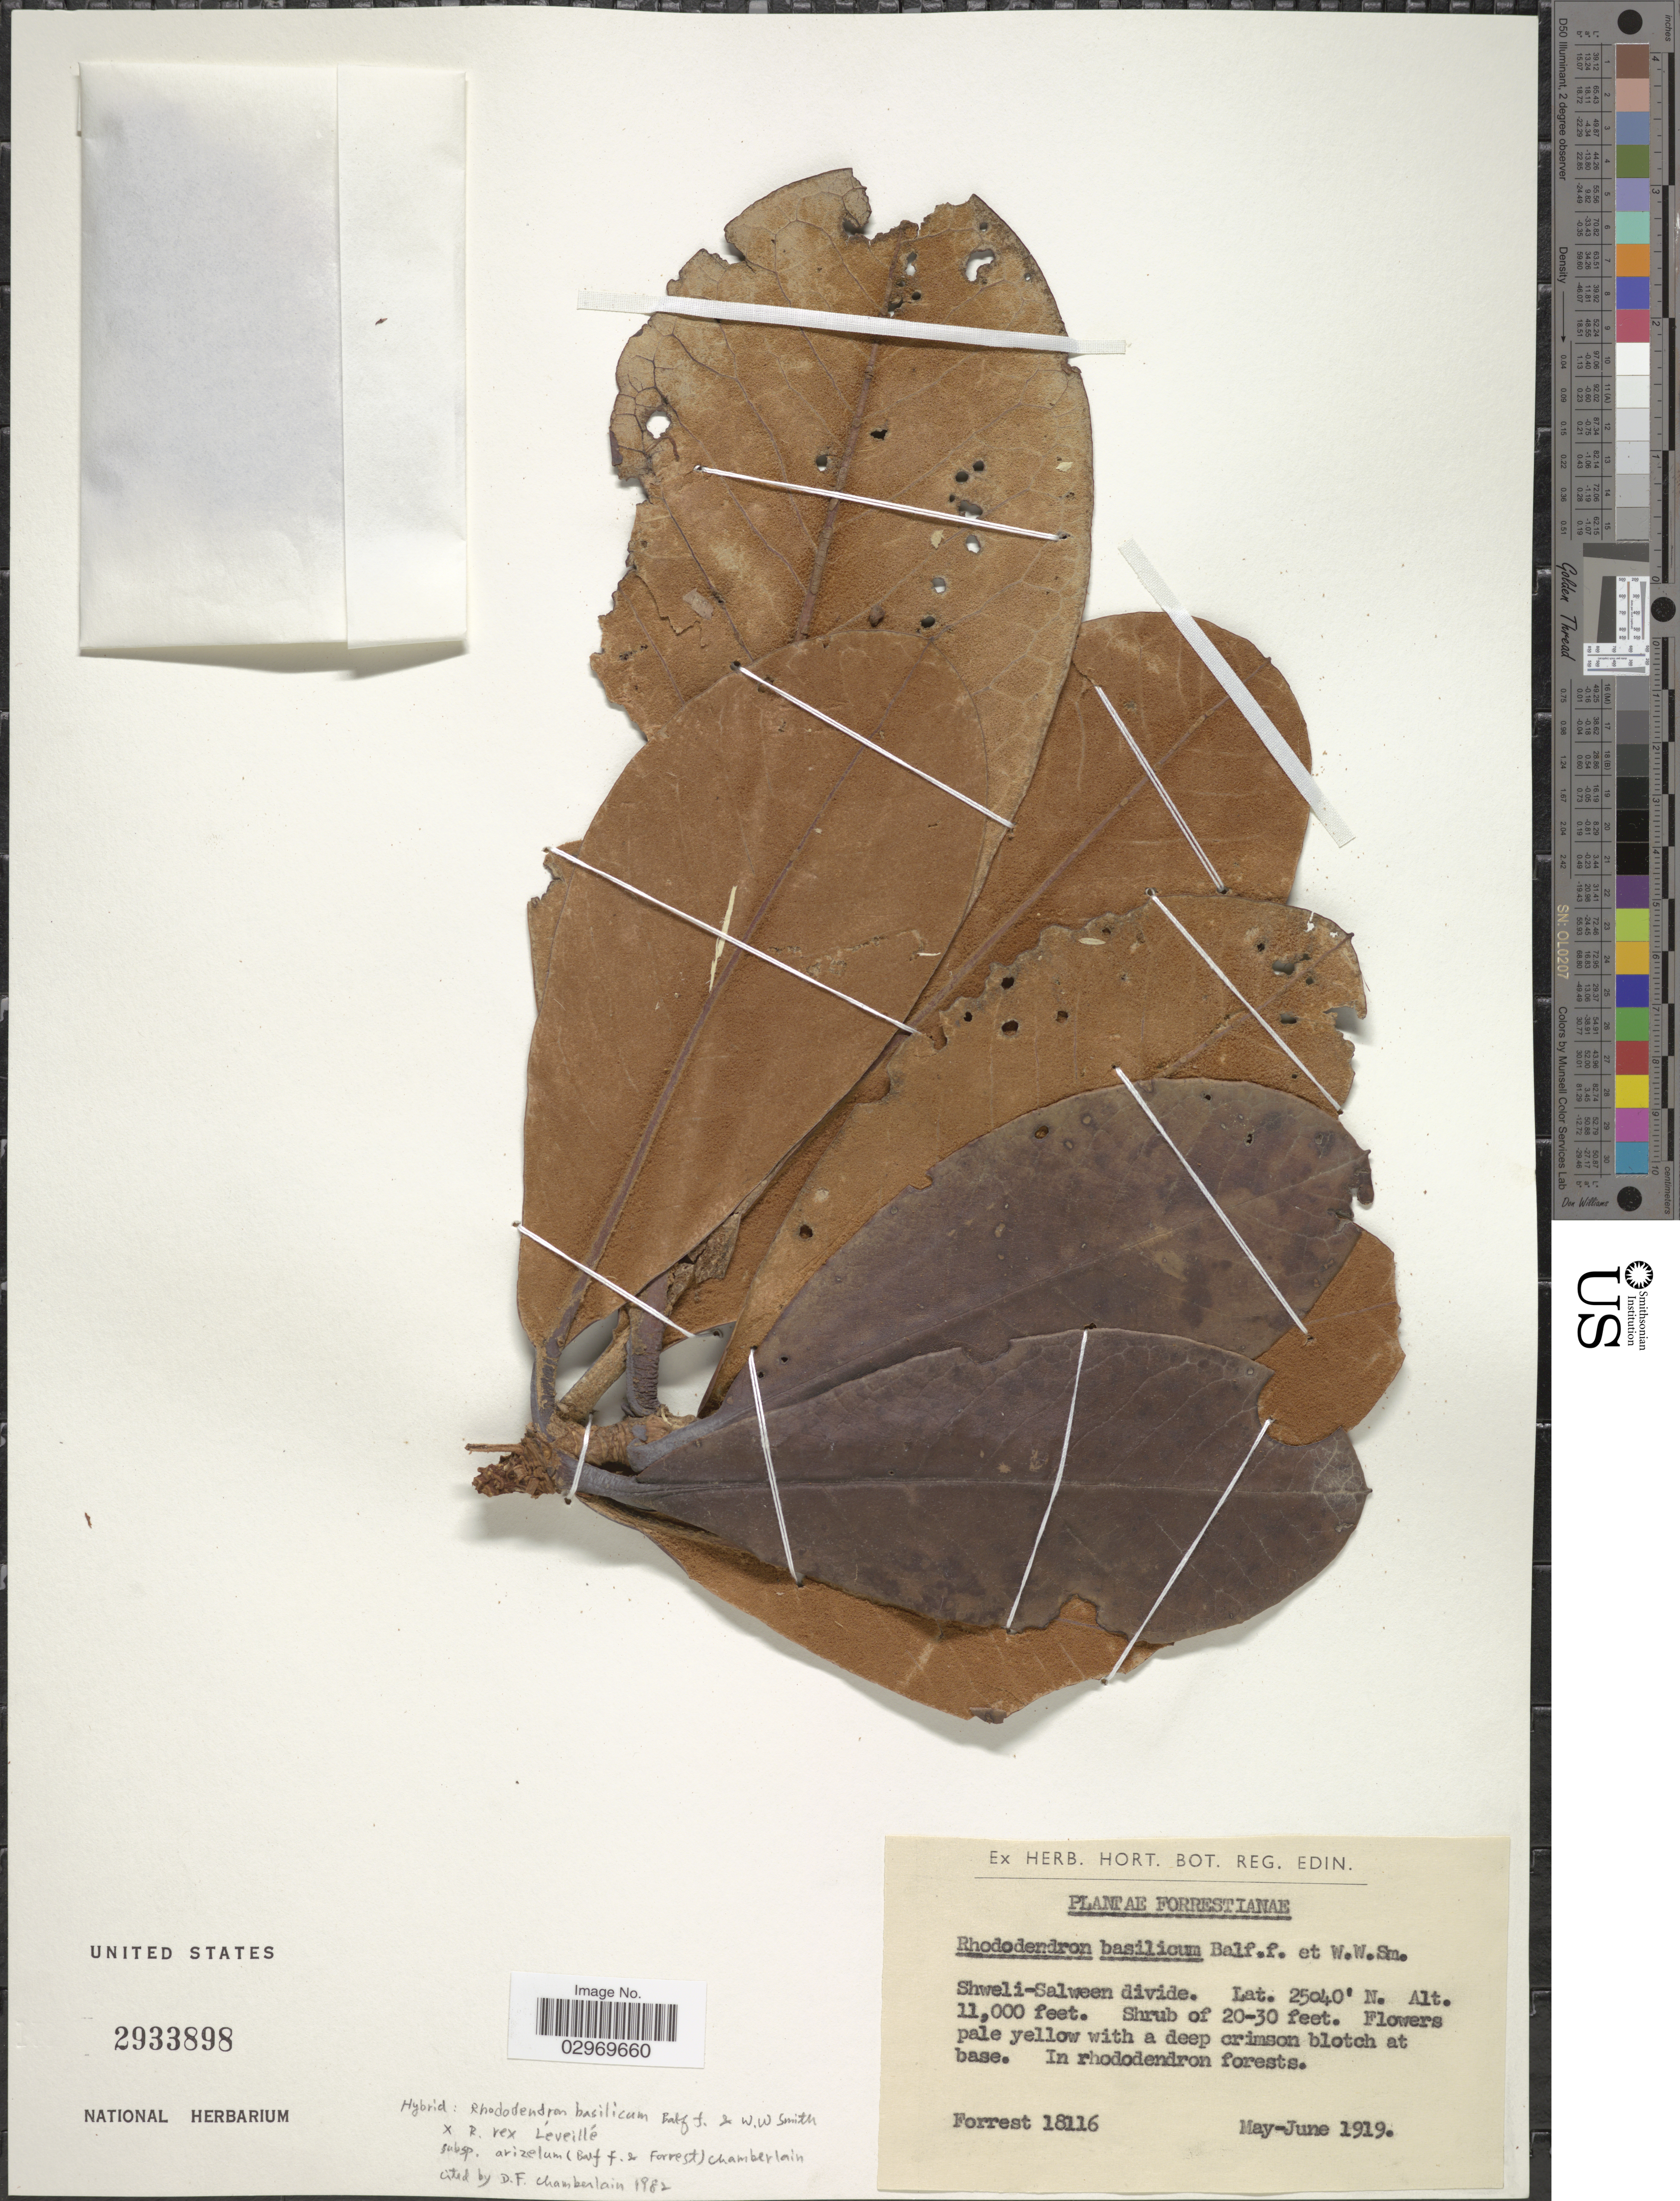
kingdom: Plantae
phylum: Tracheophyta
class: Magnoliopsida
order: Ericales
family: Ericaceae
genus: Rhododendron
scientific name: Rhododendron basilicum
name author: Balf. f. & W.W. Sm.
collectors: -. Forrest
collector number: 18116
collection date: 1919-05/1919-06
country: China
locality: Shweli-Salween divide.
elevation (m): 3353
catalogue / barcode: US 2933898